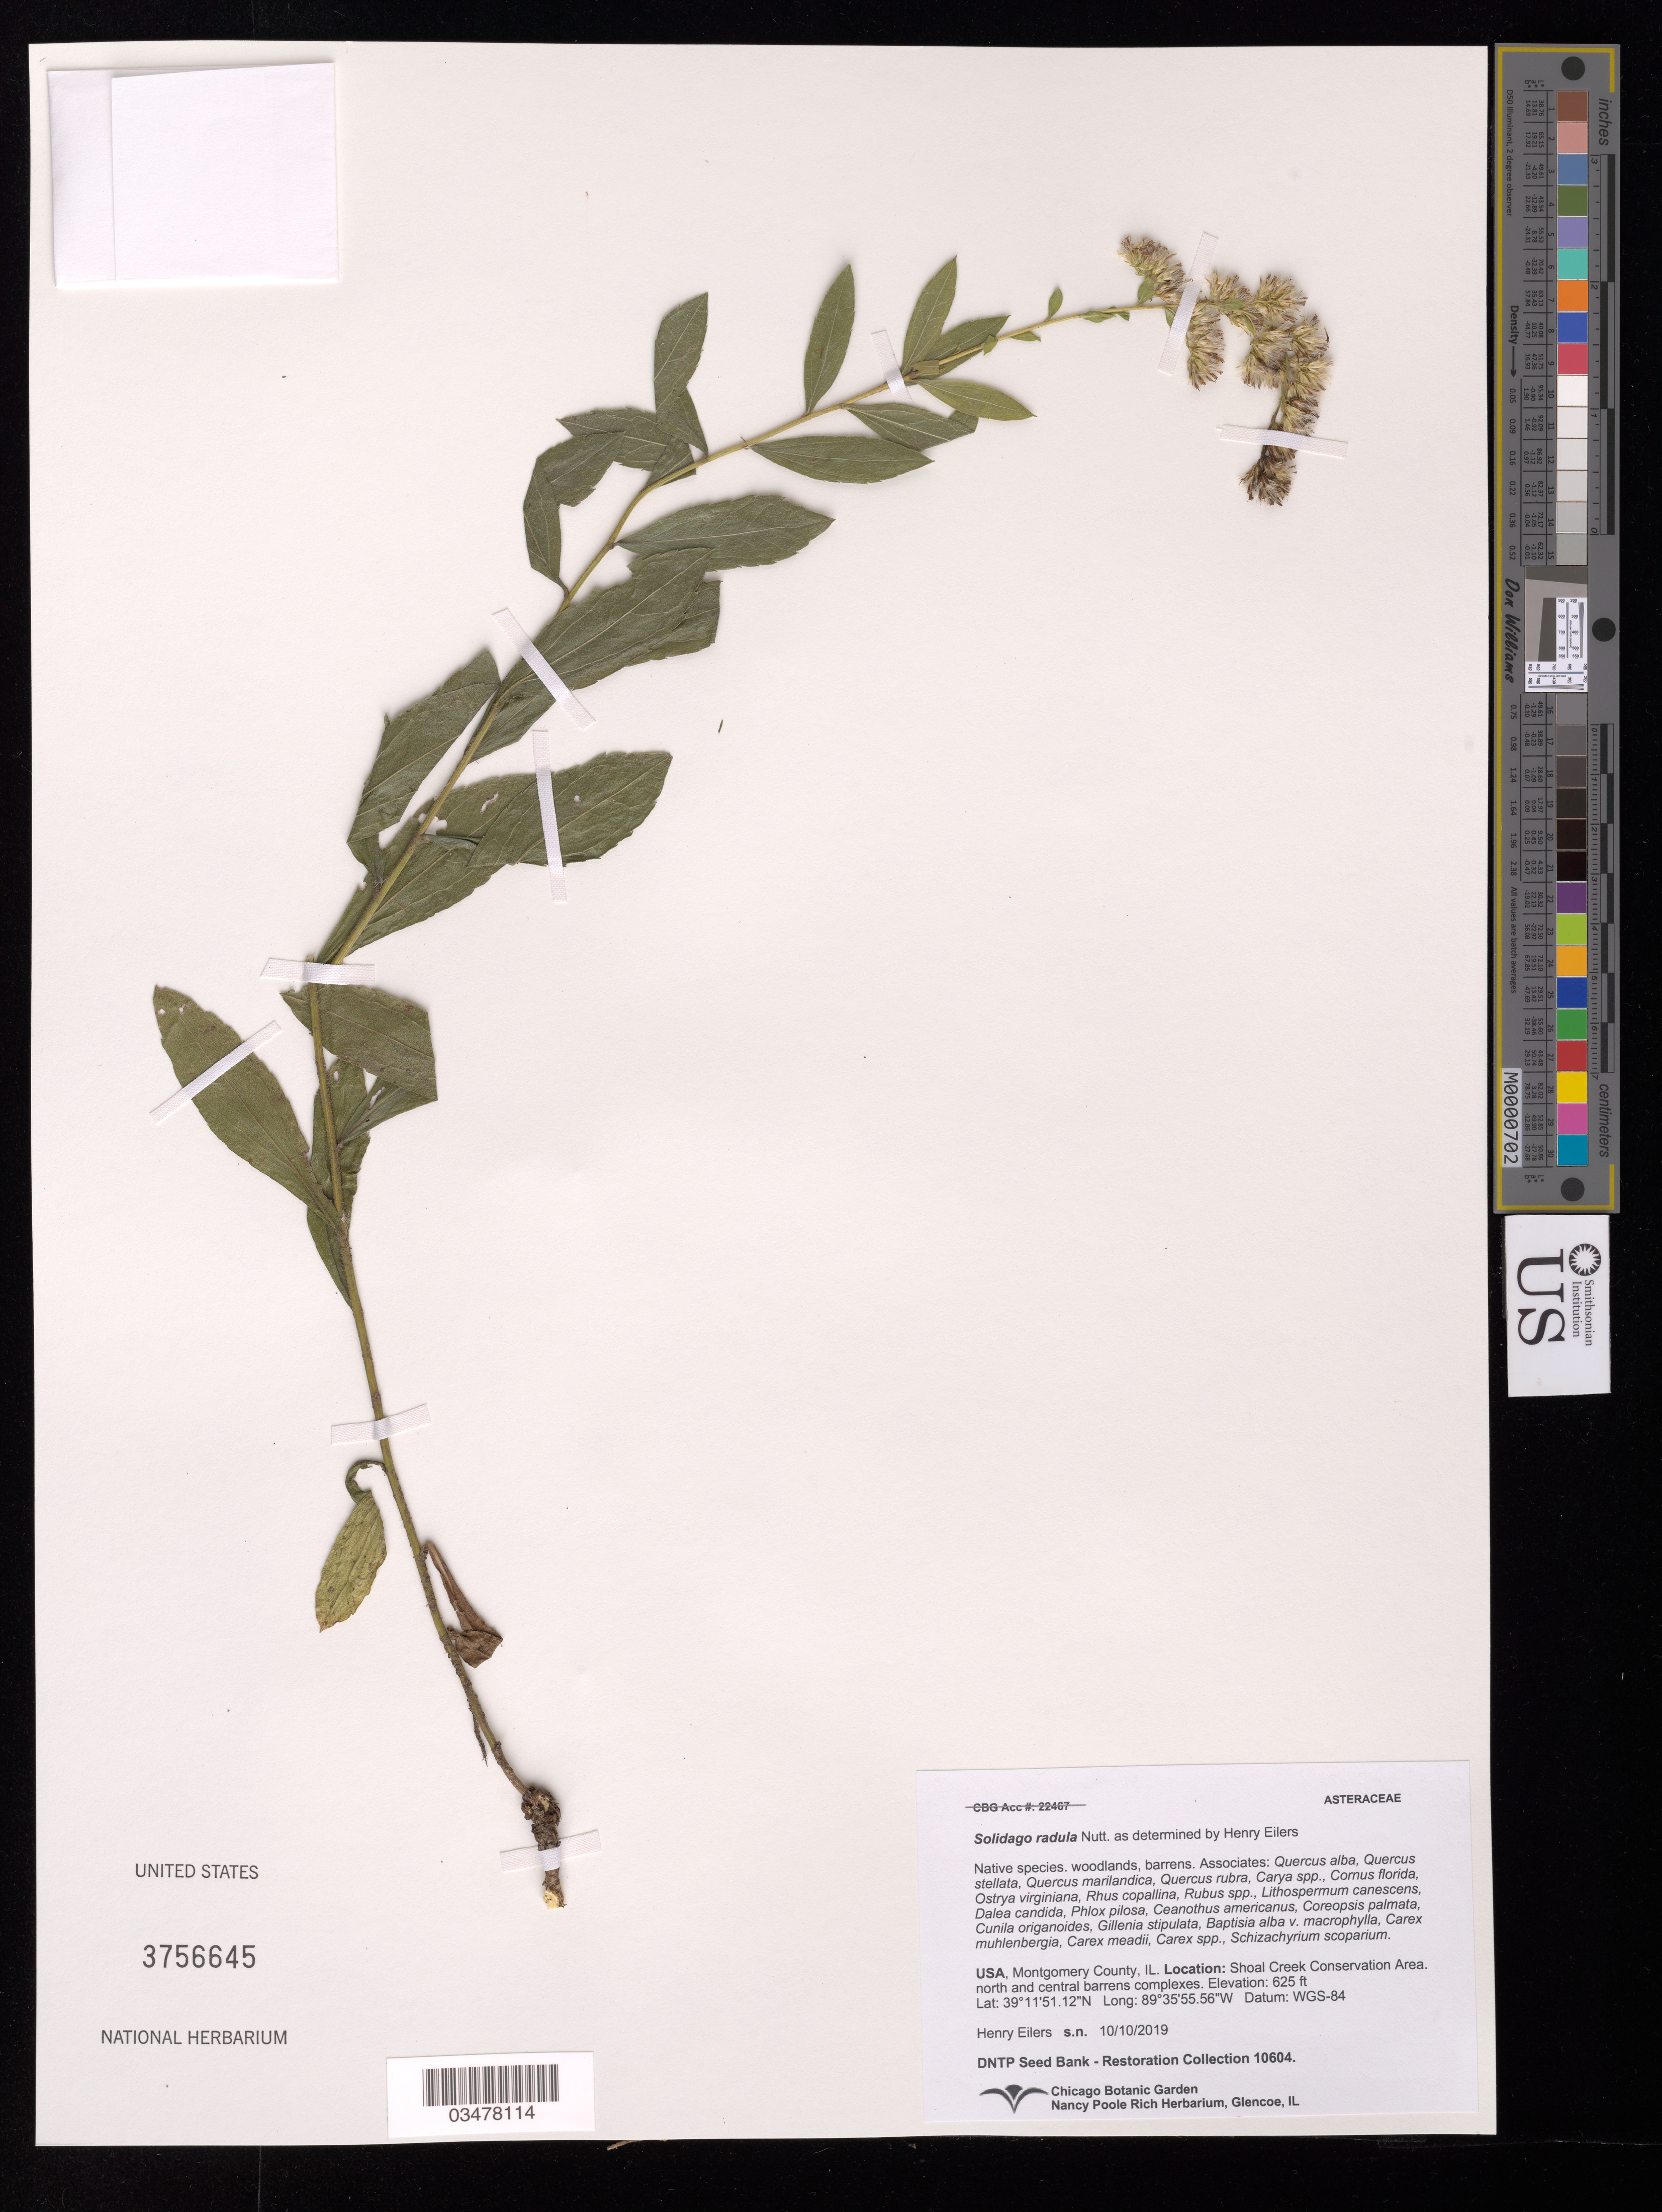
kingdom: Plantae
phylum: Tracheophyta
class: Magnoliopsida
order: Asterales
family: Asteraceae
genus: Solidago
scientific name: Solidago radula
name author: Nutt.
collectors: H. Eilers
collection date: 2019-09-10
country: United States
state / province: Illinois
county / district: Montgomery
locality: Shoal Creek Conservation Area, north and central barrens complexes.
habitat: Woodland, barrens. With Quercus alba, Carya sp., Rhus copallina, Rubus sp., Carex sp., etc.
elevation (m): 190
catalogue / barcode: US 3756645